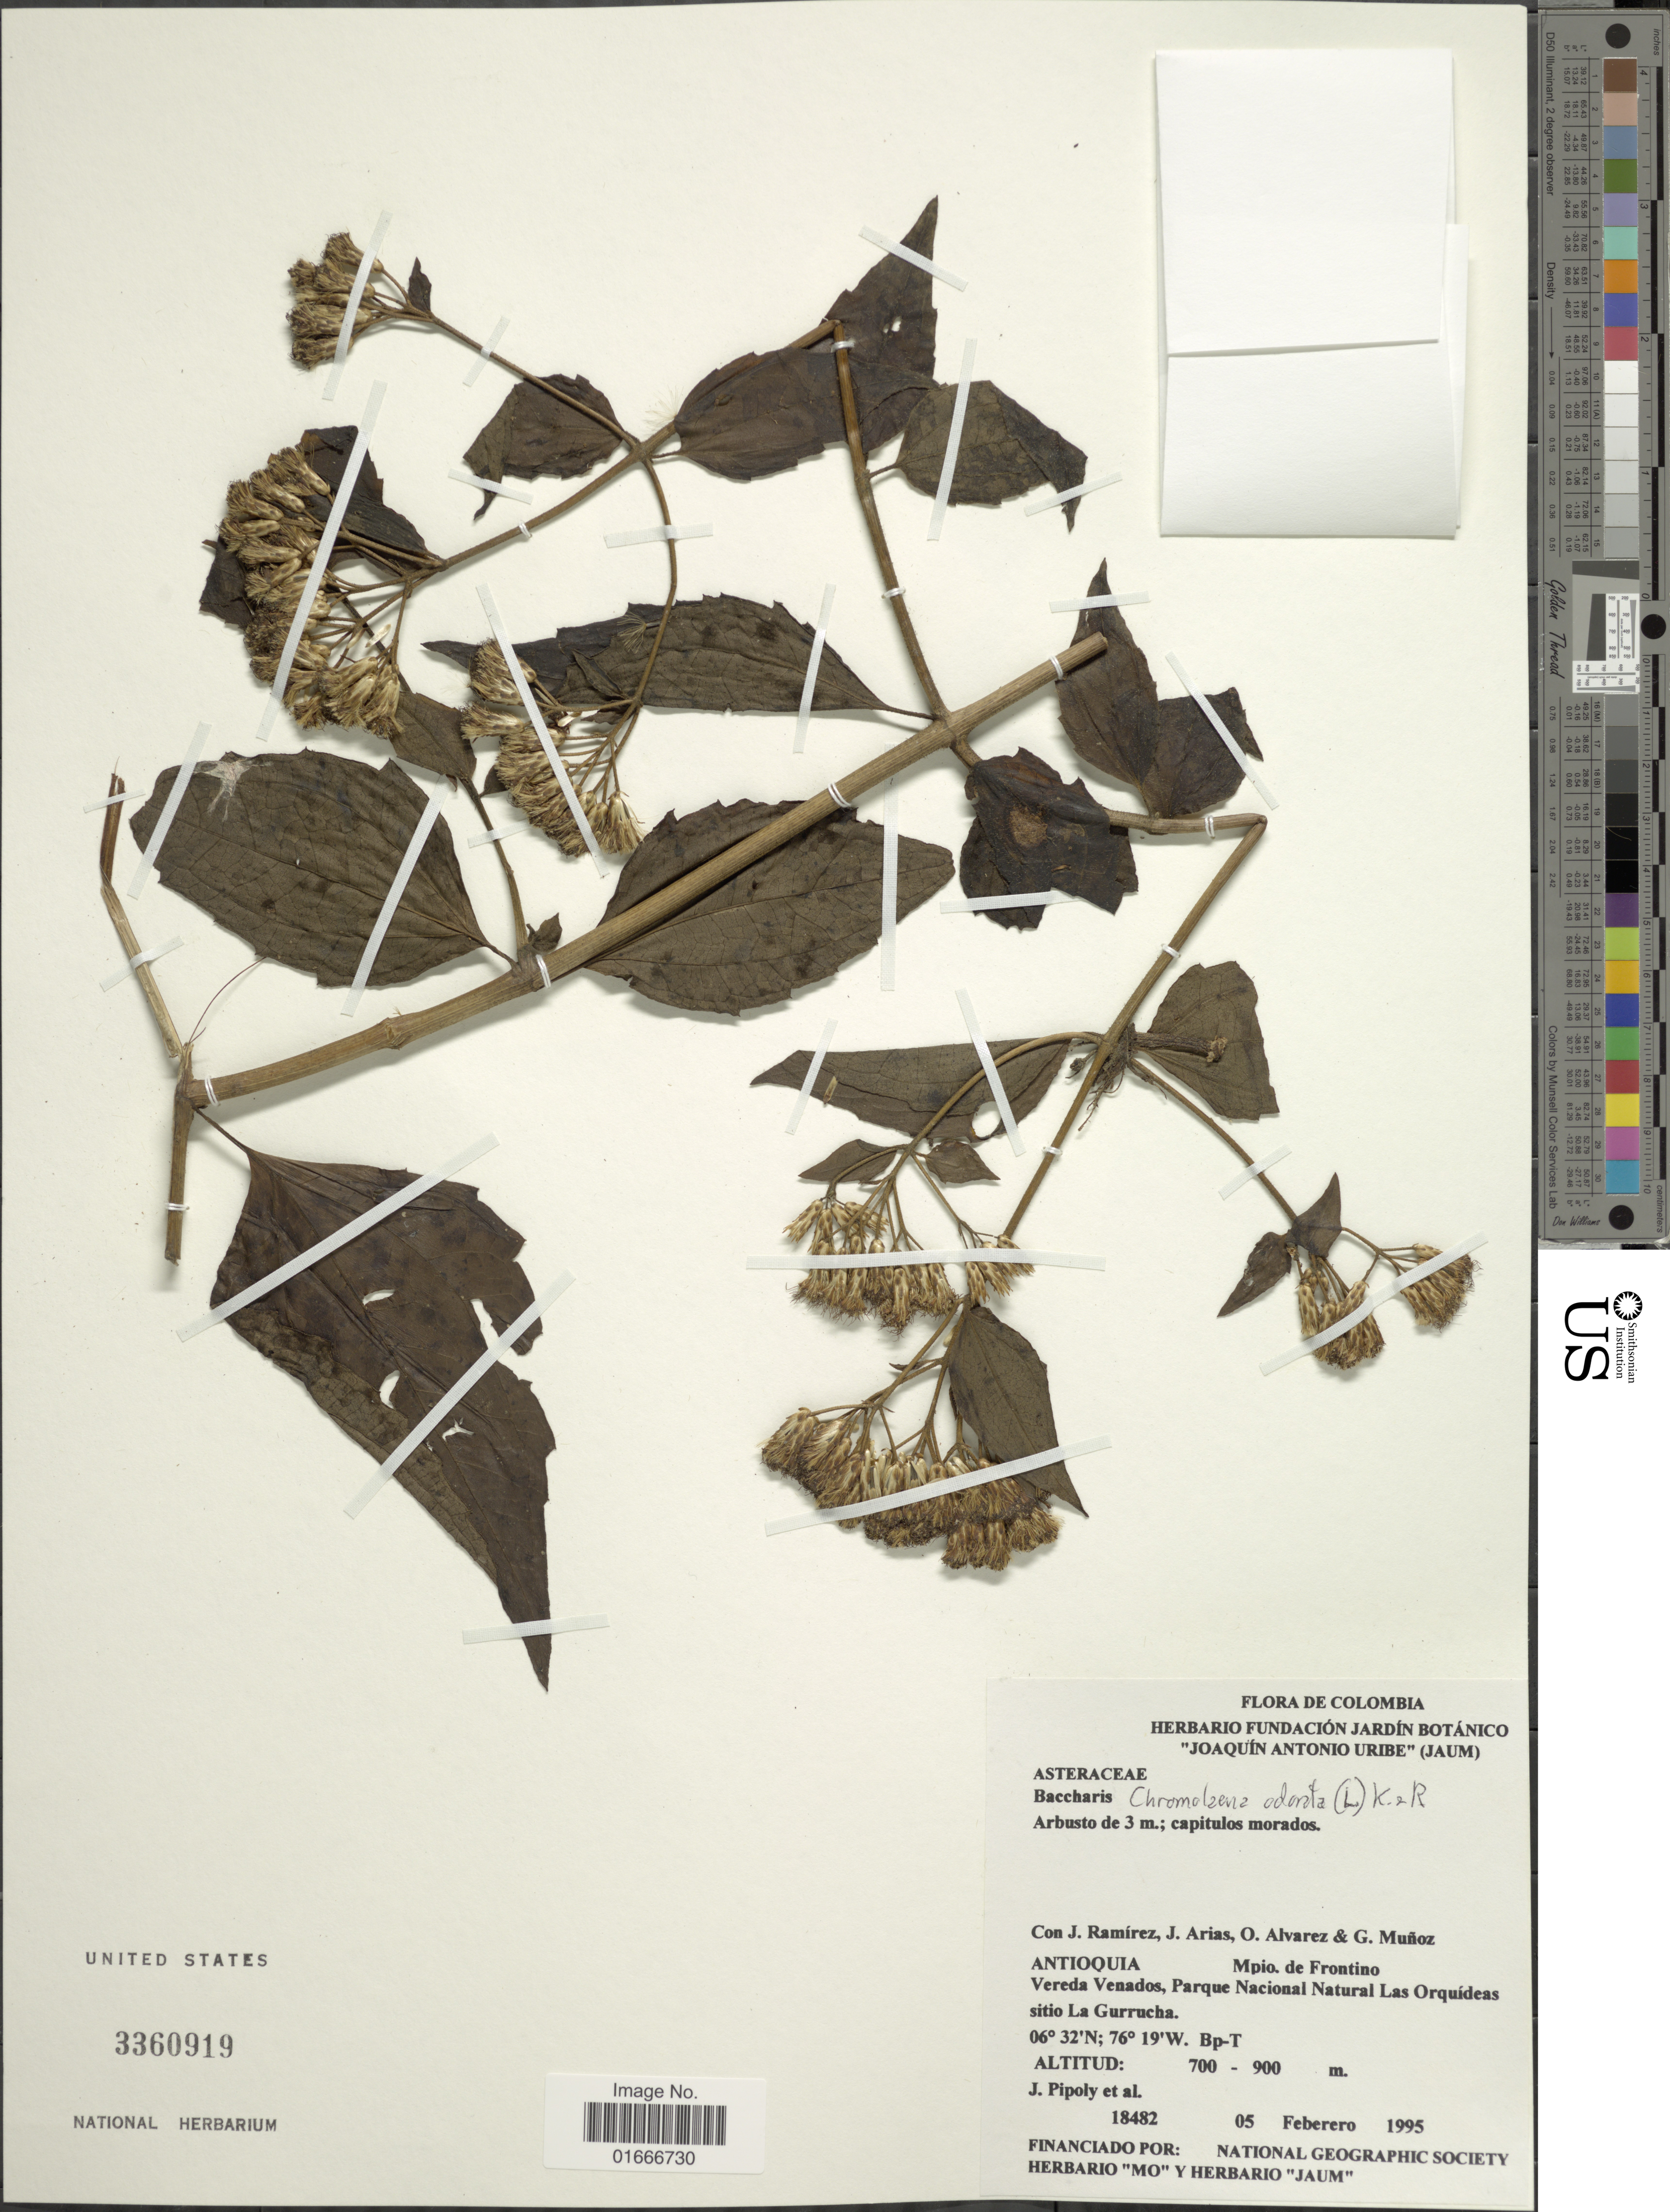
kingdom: Plantae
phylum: Tracheophyta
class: Magnoliopsida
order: Asterales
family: Asteraceae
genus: Chromolaena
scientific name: Chromolaena odorata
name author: (L.) R.M. King & H. Rob.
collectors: J. J. Pipoly, J. Ramírez, J. Arias, O. Alvarez & G. Muñoz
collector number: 18482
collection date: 1995-02-05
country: Colombia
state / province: Antioquia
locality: Mpio. de Frontino, Vereda Venados, Parque Nacional Natural Las Orquideas sitio La Gurrucha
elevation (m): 700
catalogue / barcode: US 3360919